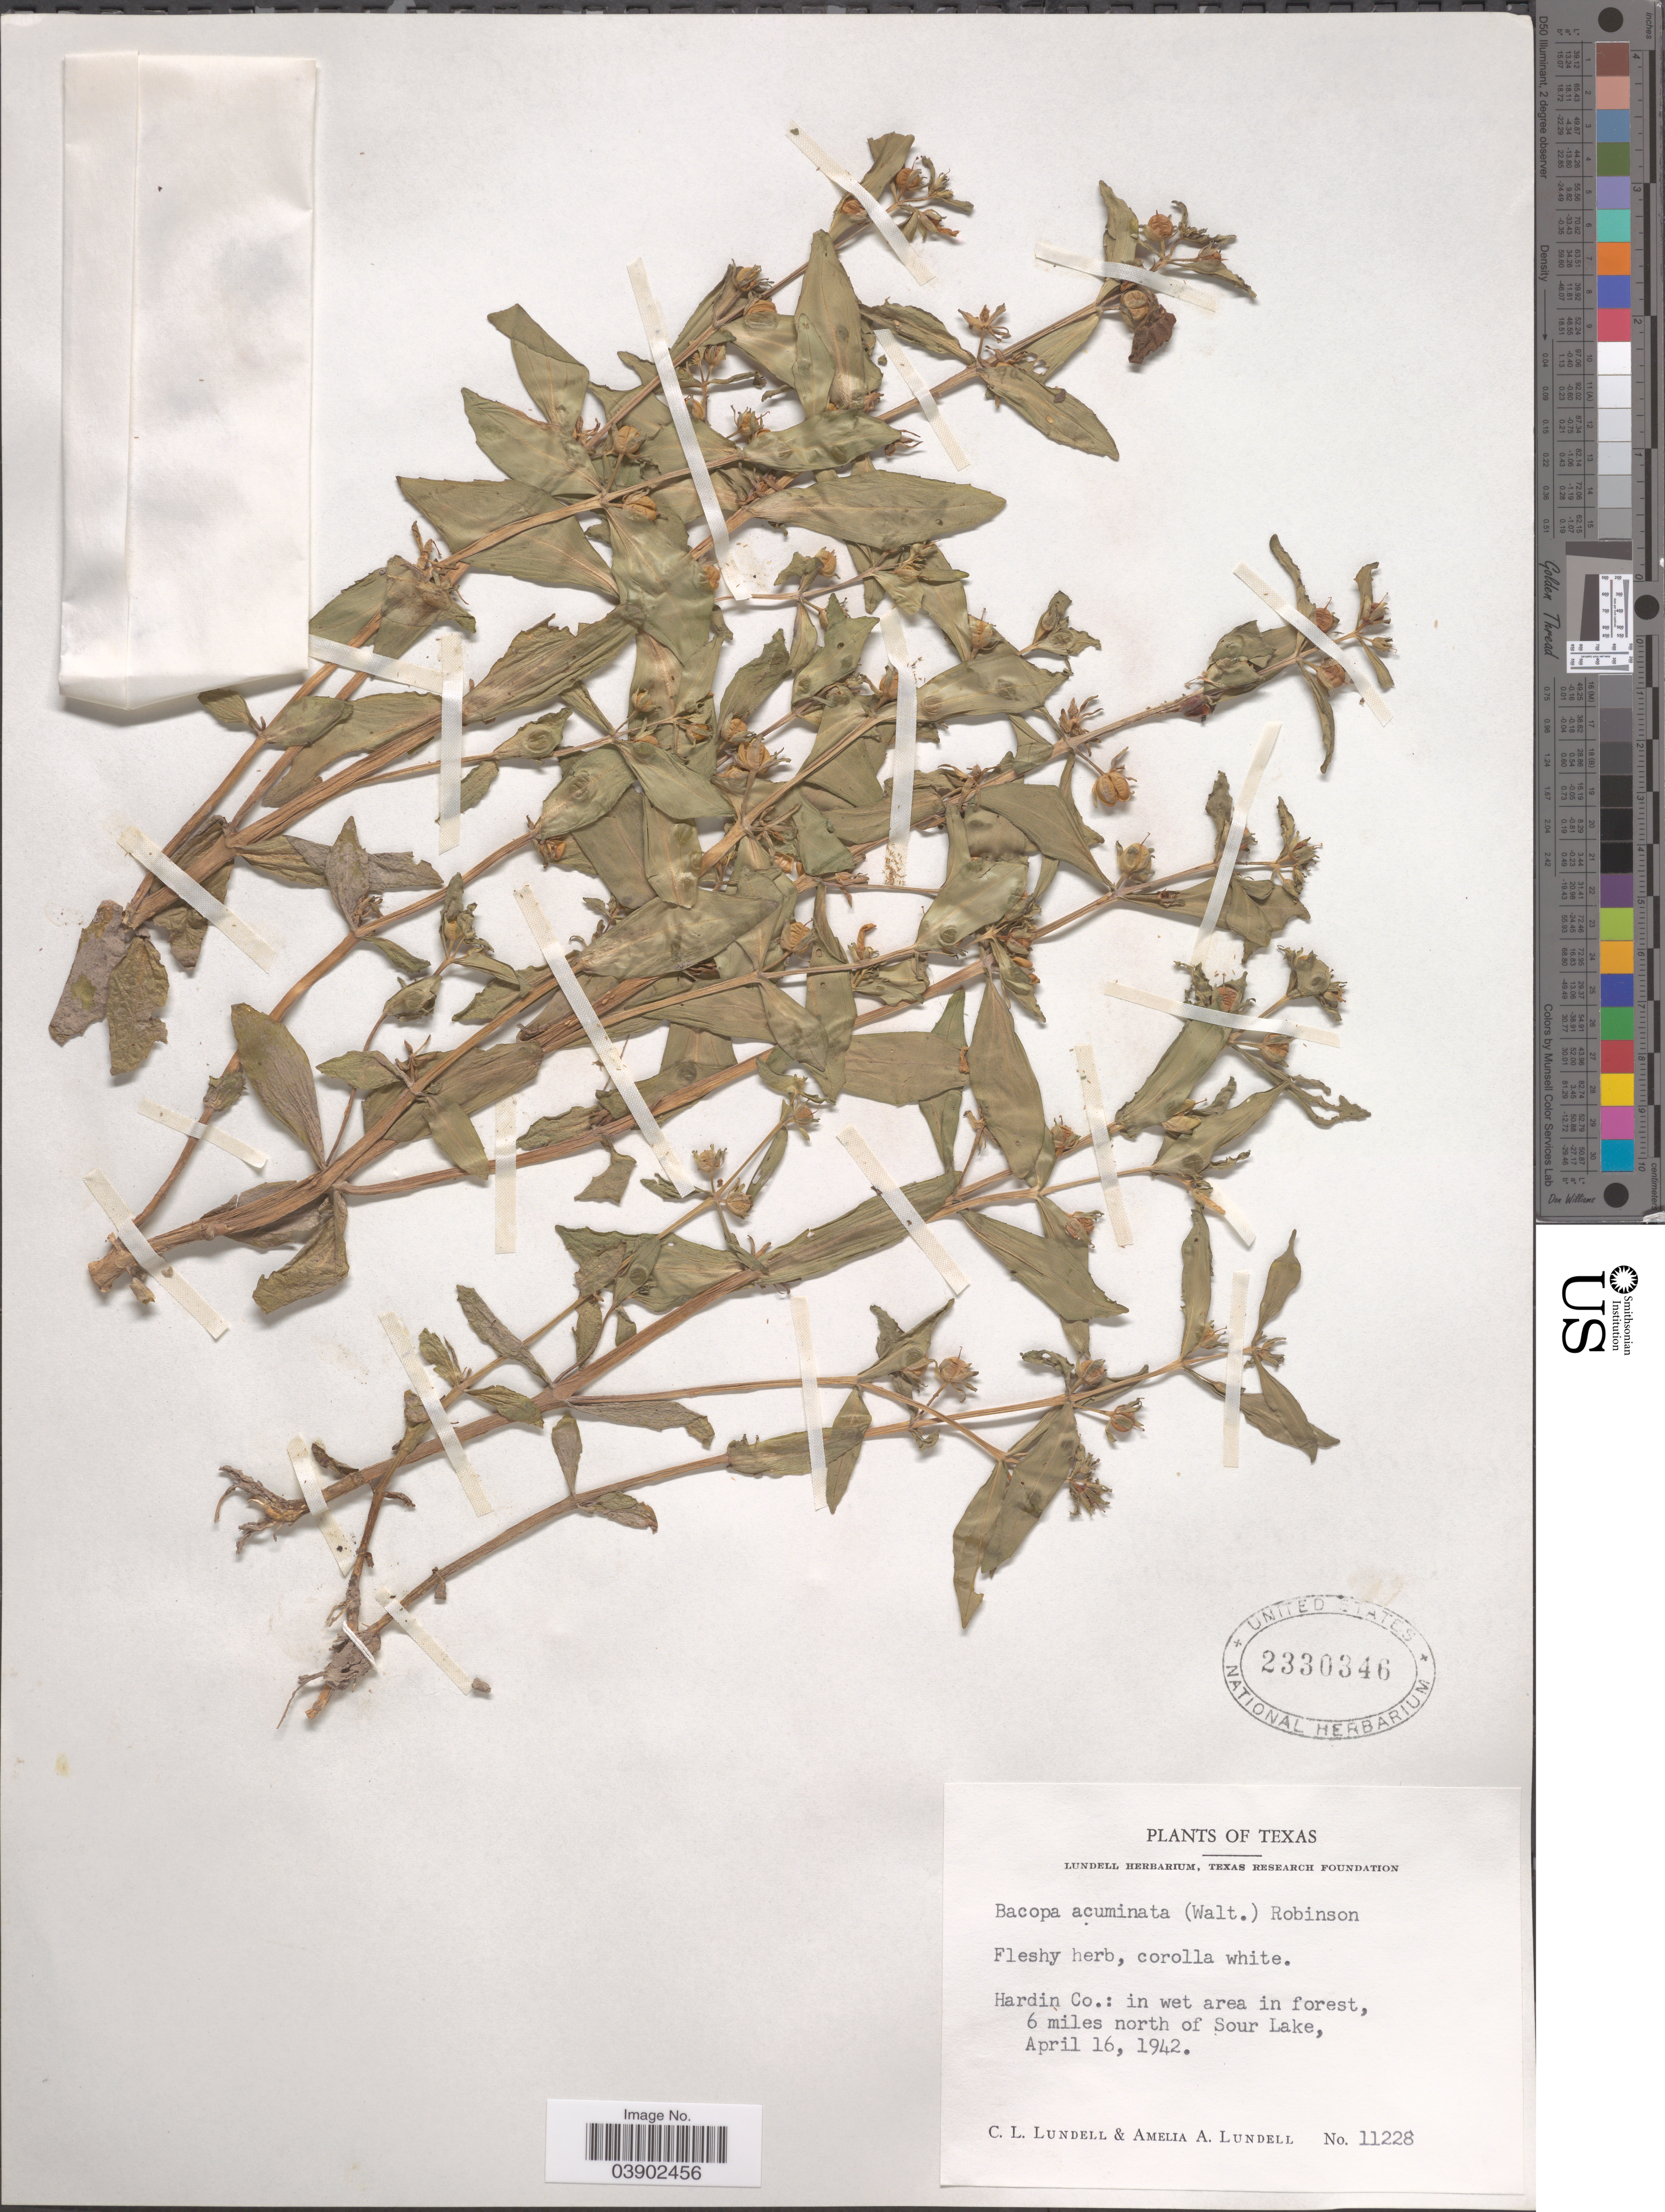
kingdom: Plantae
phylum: Tracheophyta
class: Magnoliopsida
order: Lamiales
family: Plantaginaceae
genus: Mecardonia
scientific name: Mecardonia acuminata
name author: (Walter) Small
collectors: C. L. Lundell & A. A. Lundell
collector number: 11228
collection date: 1942-04-16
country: United States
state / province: Texas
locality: Hardin Co.: in wet area in forest, 6 miles north of Sour Lake.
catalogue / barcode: US 2330346